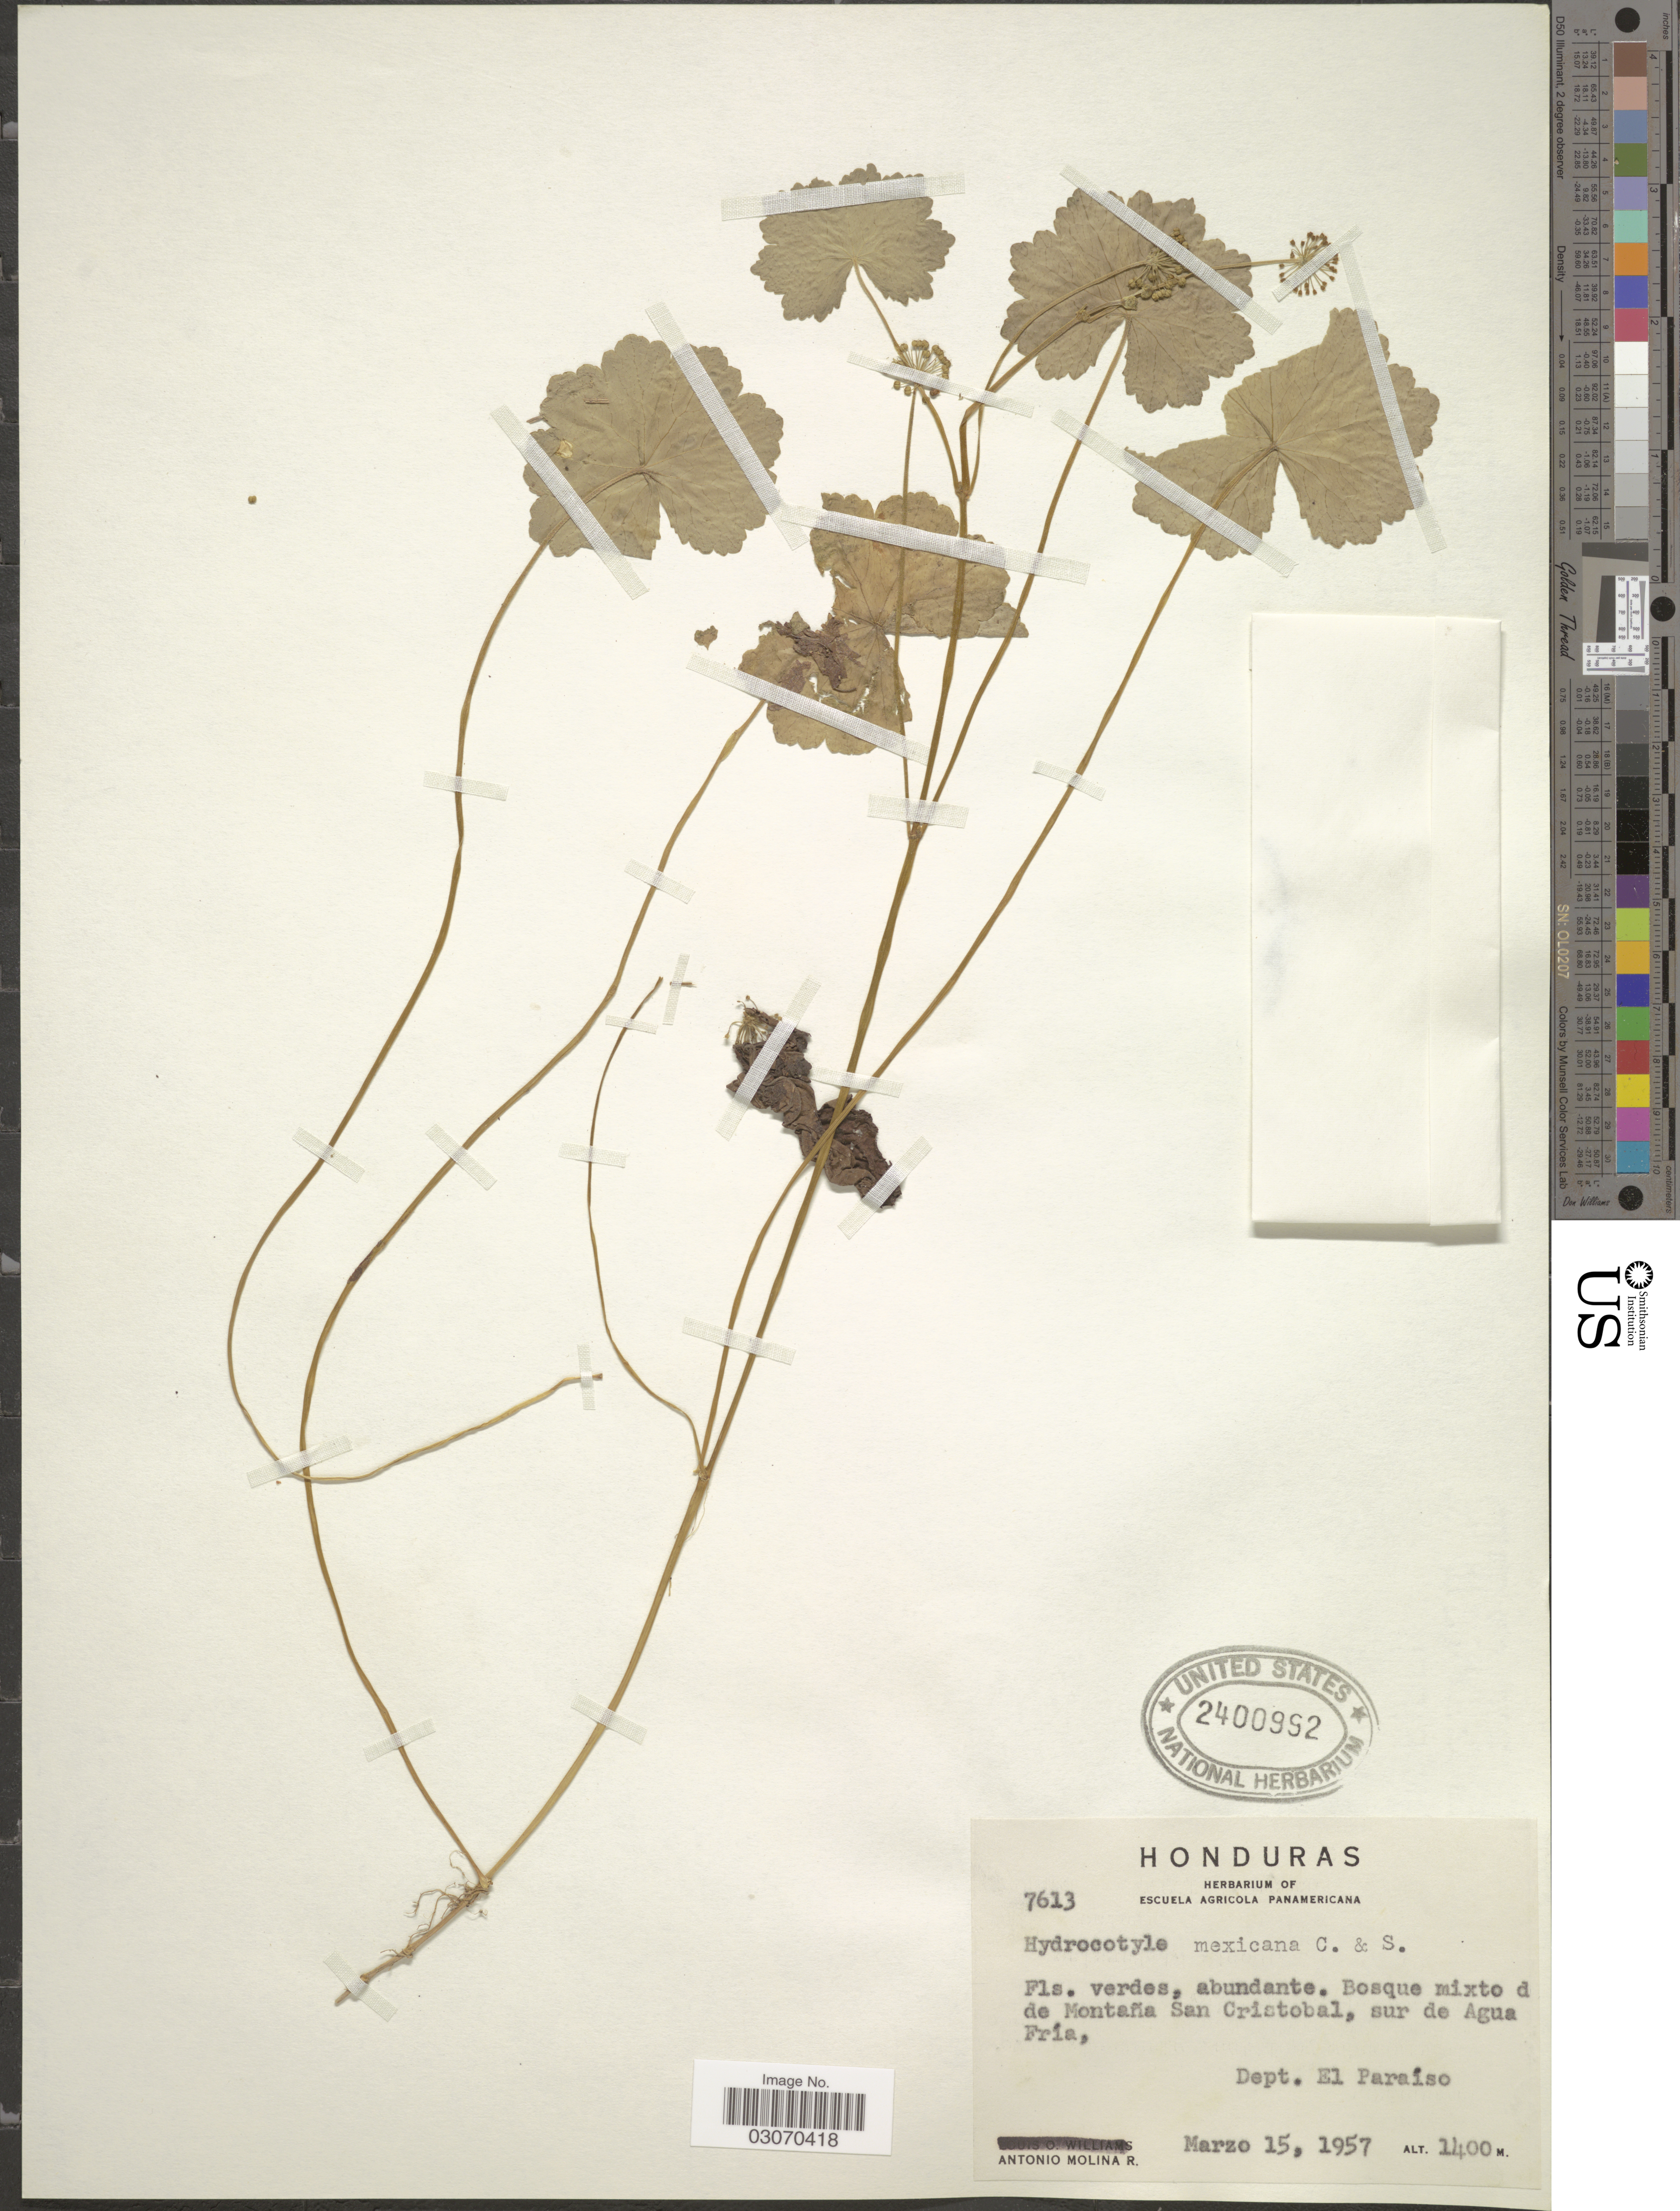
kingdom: Plantae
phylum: Tracheophyta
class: Magnoliopsida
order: Apiales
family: Araliaceae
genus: Hydrocotyle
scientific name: Hydrocotyle mexicana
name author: Schltdl. & Cham.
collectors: A. Molina R.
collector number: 7613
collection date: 1957-03-15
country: Honduras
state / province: El Paraíso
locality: Bosque mixto de Montaña San Cristobal, sur de Agua Fría, Dept. El Paraíso.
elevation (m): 1400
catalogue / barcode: US 2400992